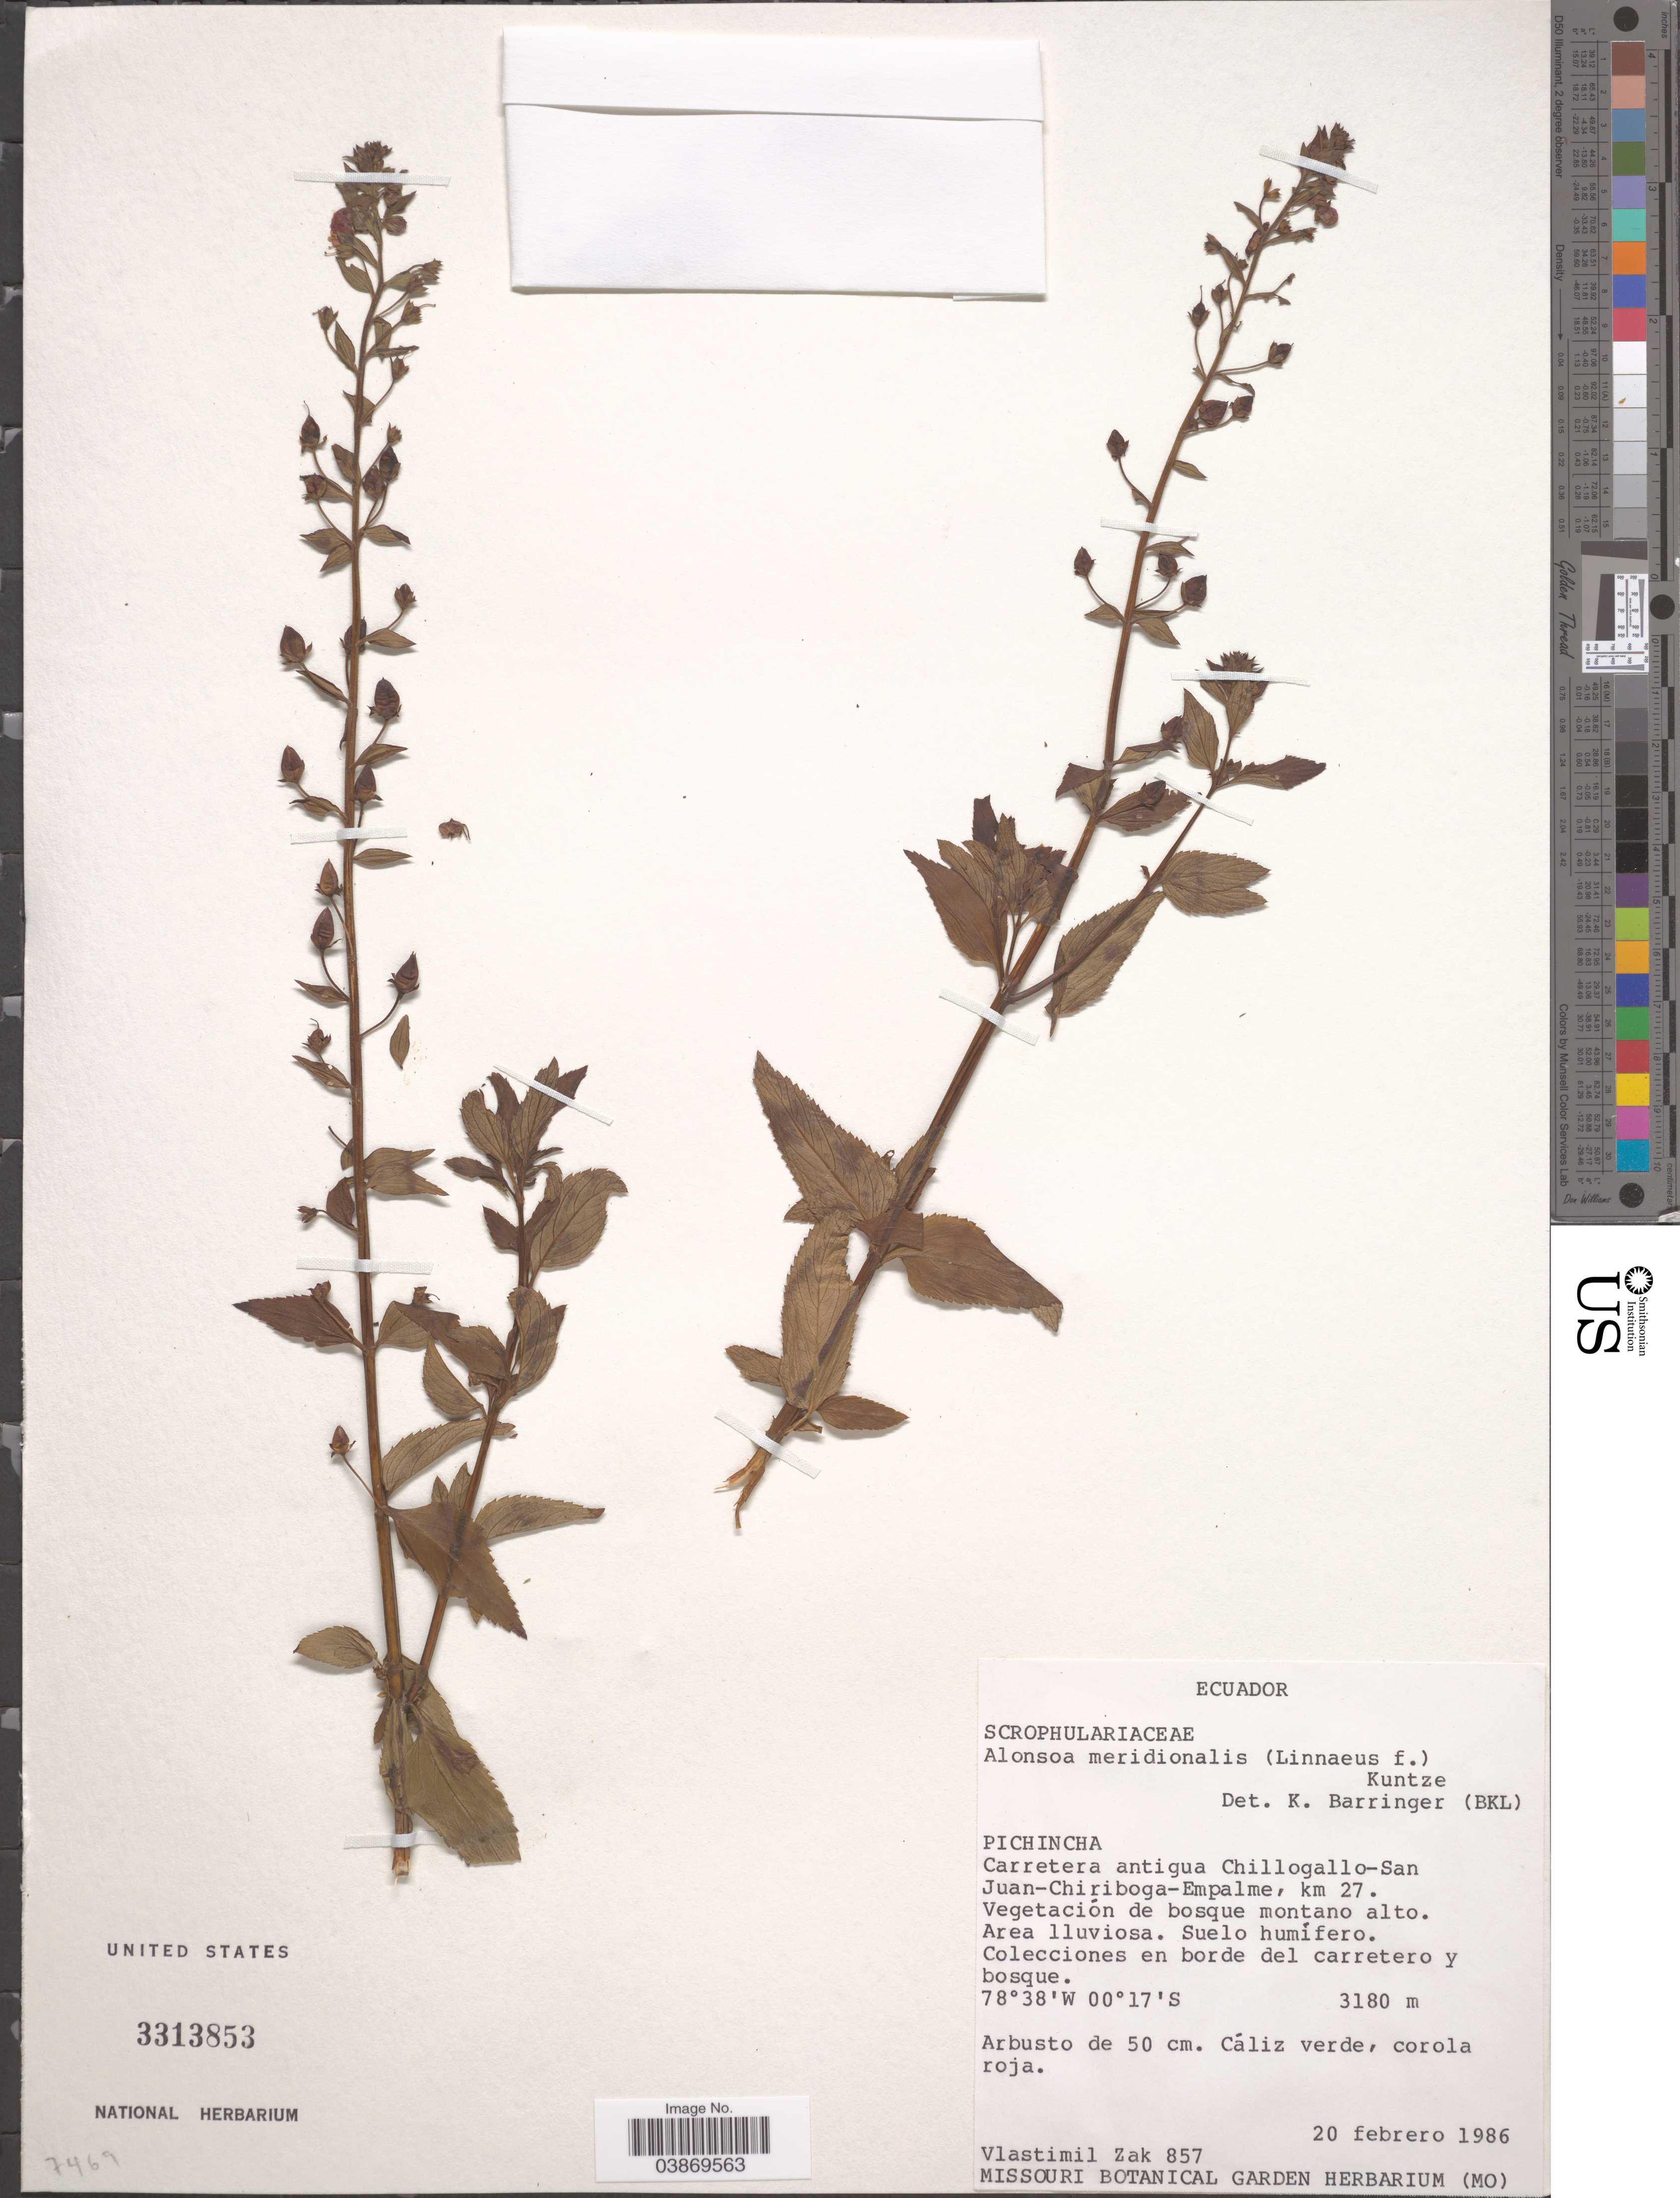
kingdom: Plantae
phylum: Tracheophyta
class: Magnoliopsida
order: Lamiales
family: Scrophulariaceae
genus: Alonsoa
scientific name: Alonsoa meridionalis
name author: (L. f.) Kuntze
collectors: V. Zak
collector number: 857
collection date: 1986-02-20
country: Ecuador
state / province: Pichincha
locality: Carretera antigua Chillogallo-San Juan-Chiriboga-Empalme, km 27. En borde del carretero y bosque.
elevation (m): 3180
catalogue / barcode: US 3313853